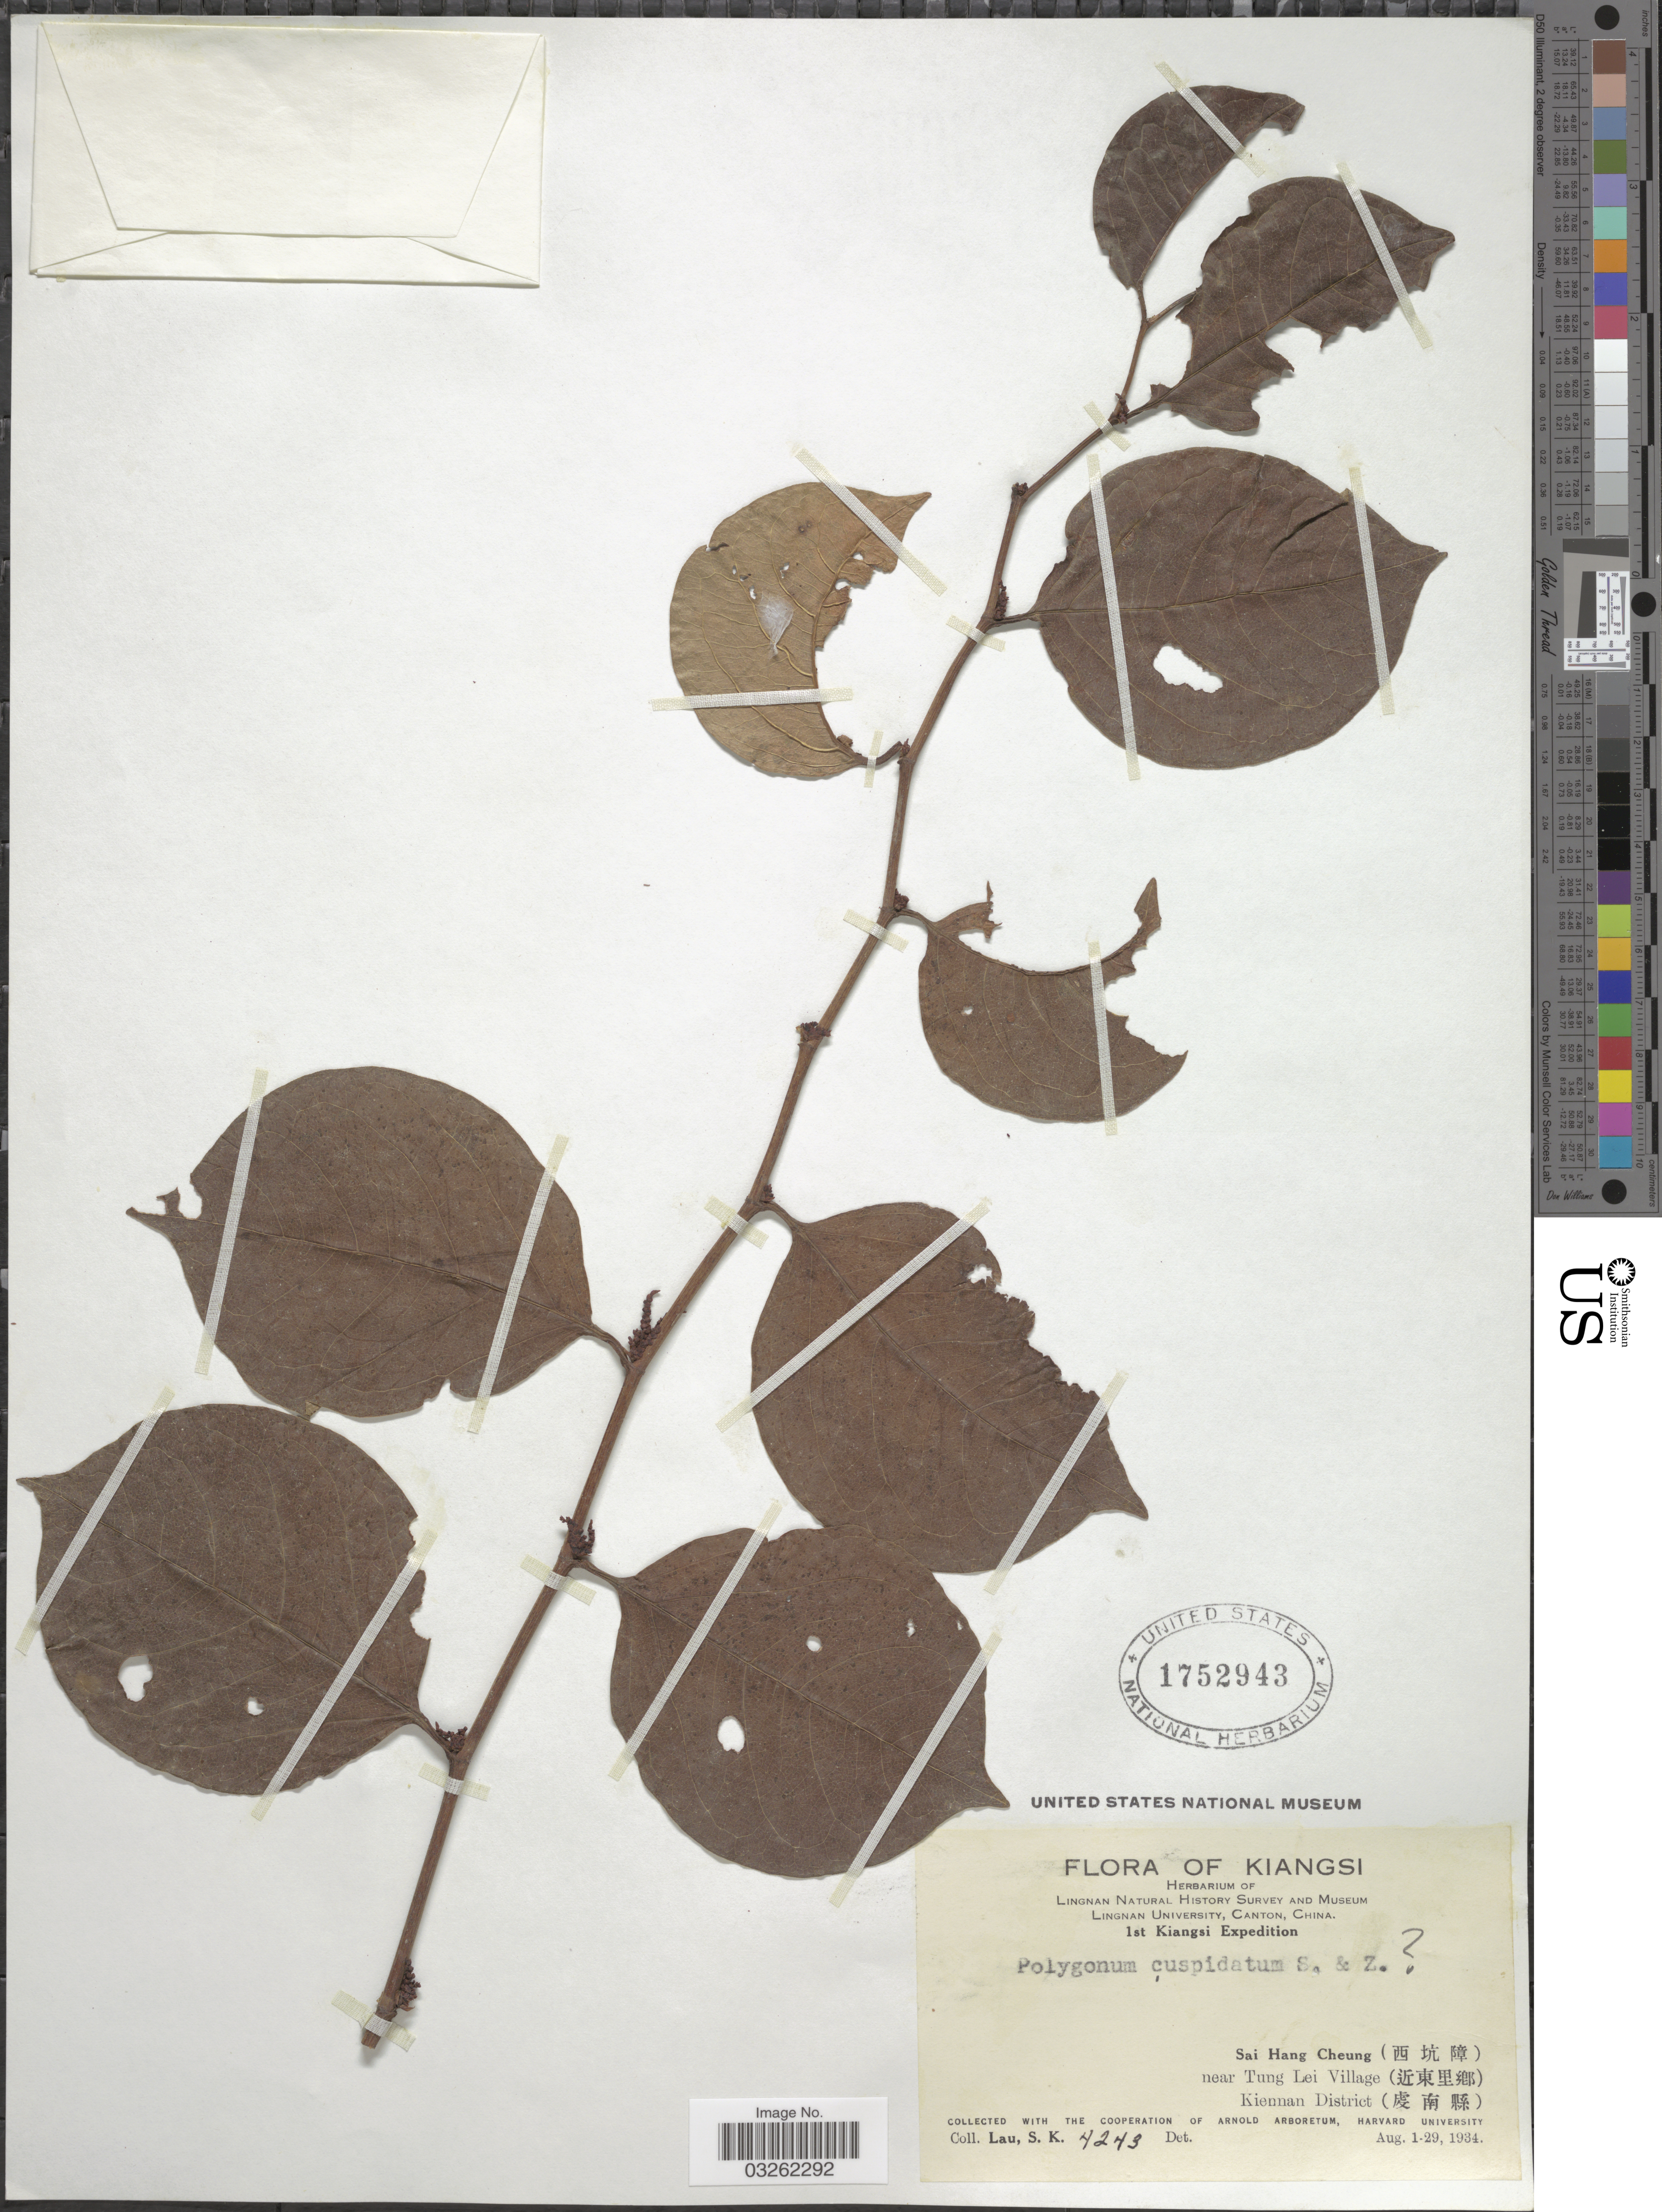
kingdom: Plantae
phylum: Tracheophyta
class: Magnoliopsida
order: Caryophyllales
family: Polygonaceae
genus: Reynoutria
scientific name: Reynoutria sp.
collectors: S. K. Lau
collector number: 4243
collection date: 1934-08-01/1934-08-29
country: China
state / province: Jiangxi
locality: Kiangsi, Sai Hang Cheung (X), near Tung Lei Village (X), Kiennan District (X).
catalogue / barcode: US 1752943